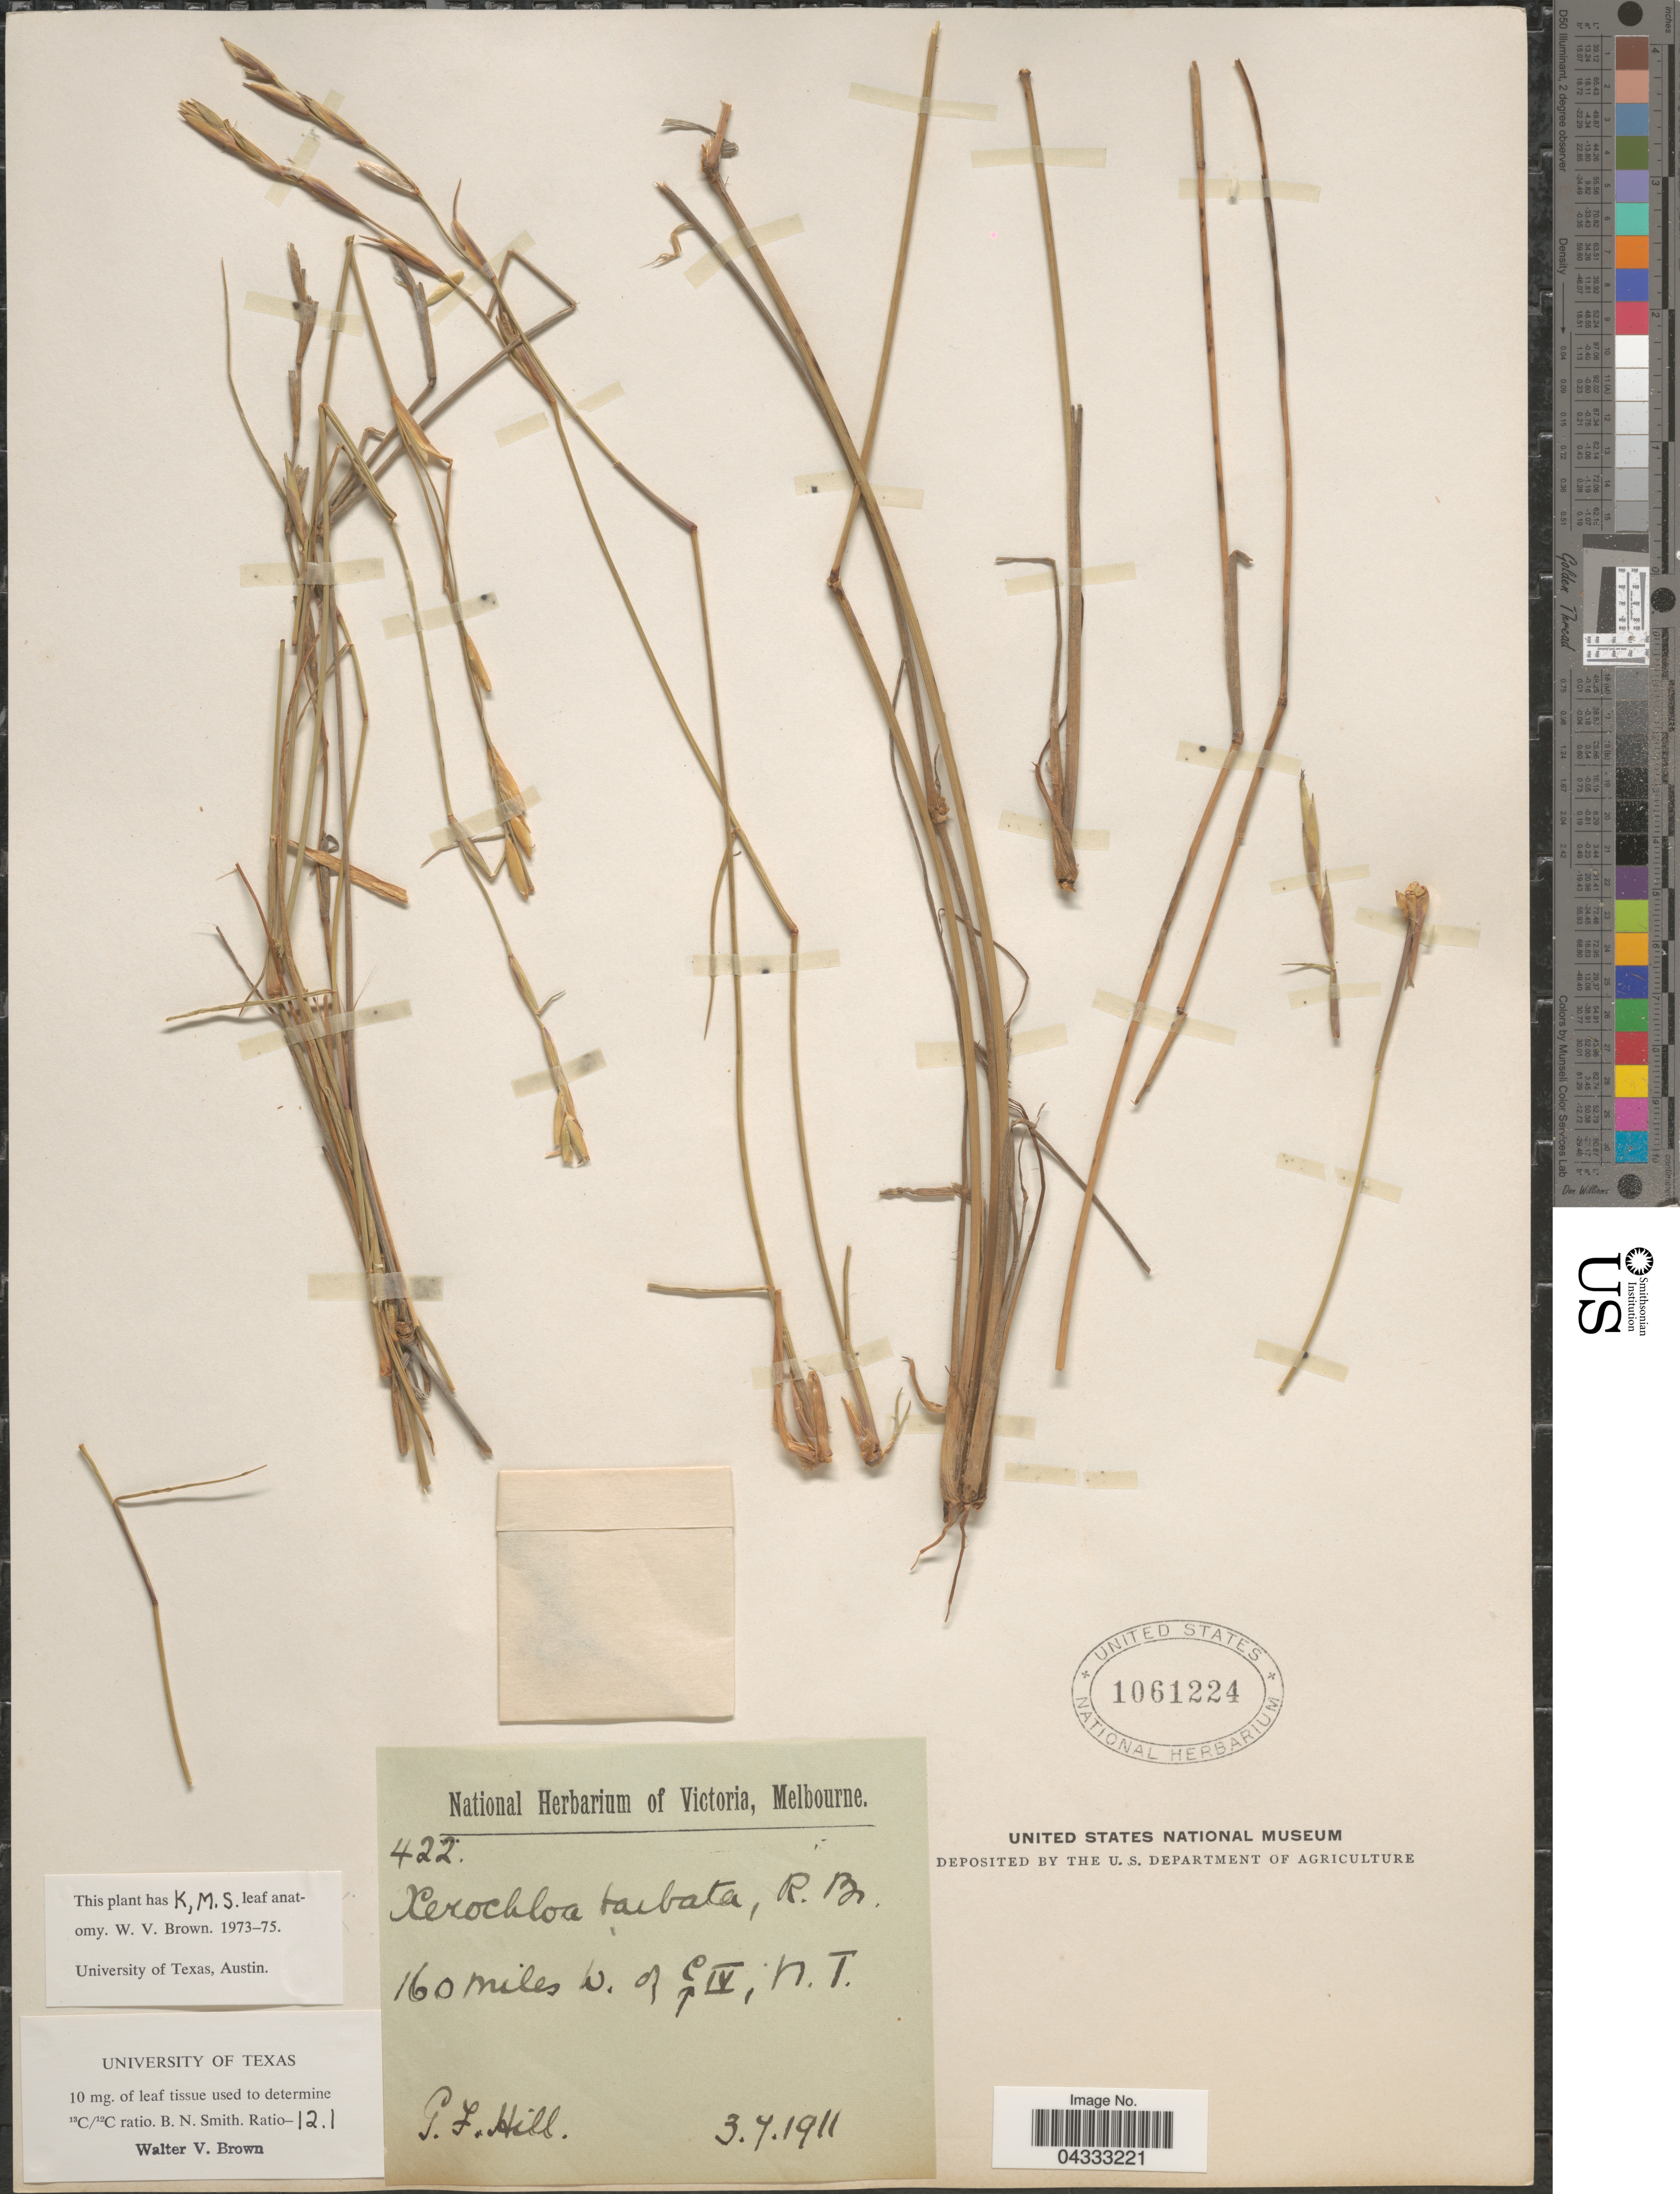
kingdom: Plantae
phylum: Tracheophyta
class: Liliopsida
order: Poales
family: Poaceae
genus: Xerochloa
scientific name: Xerochloa barbata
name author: R. Br.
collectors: G. Hill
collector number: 422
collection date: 1911-07-03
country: Canada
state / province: Northwest Territories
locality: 160 miles W. of C IV.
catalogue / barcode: US 1061224